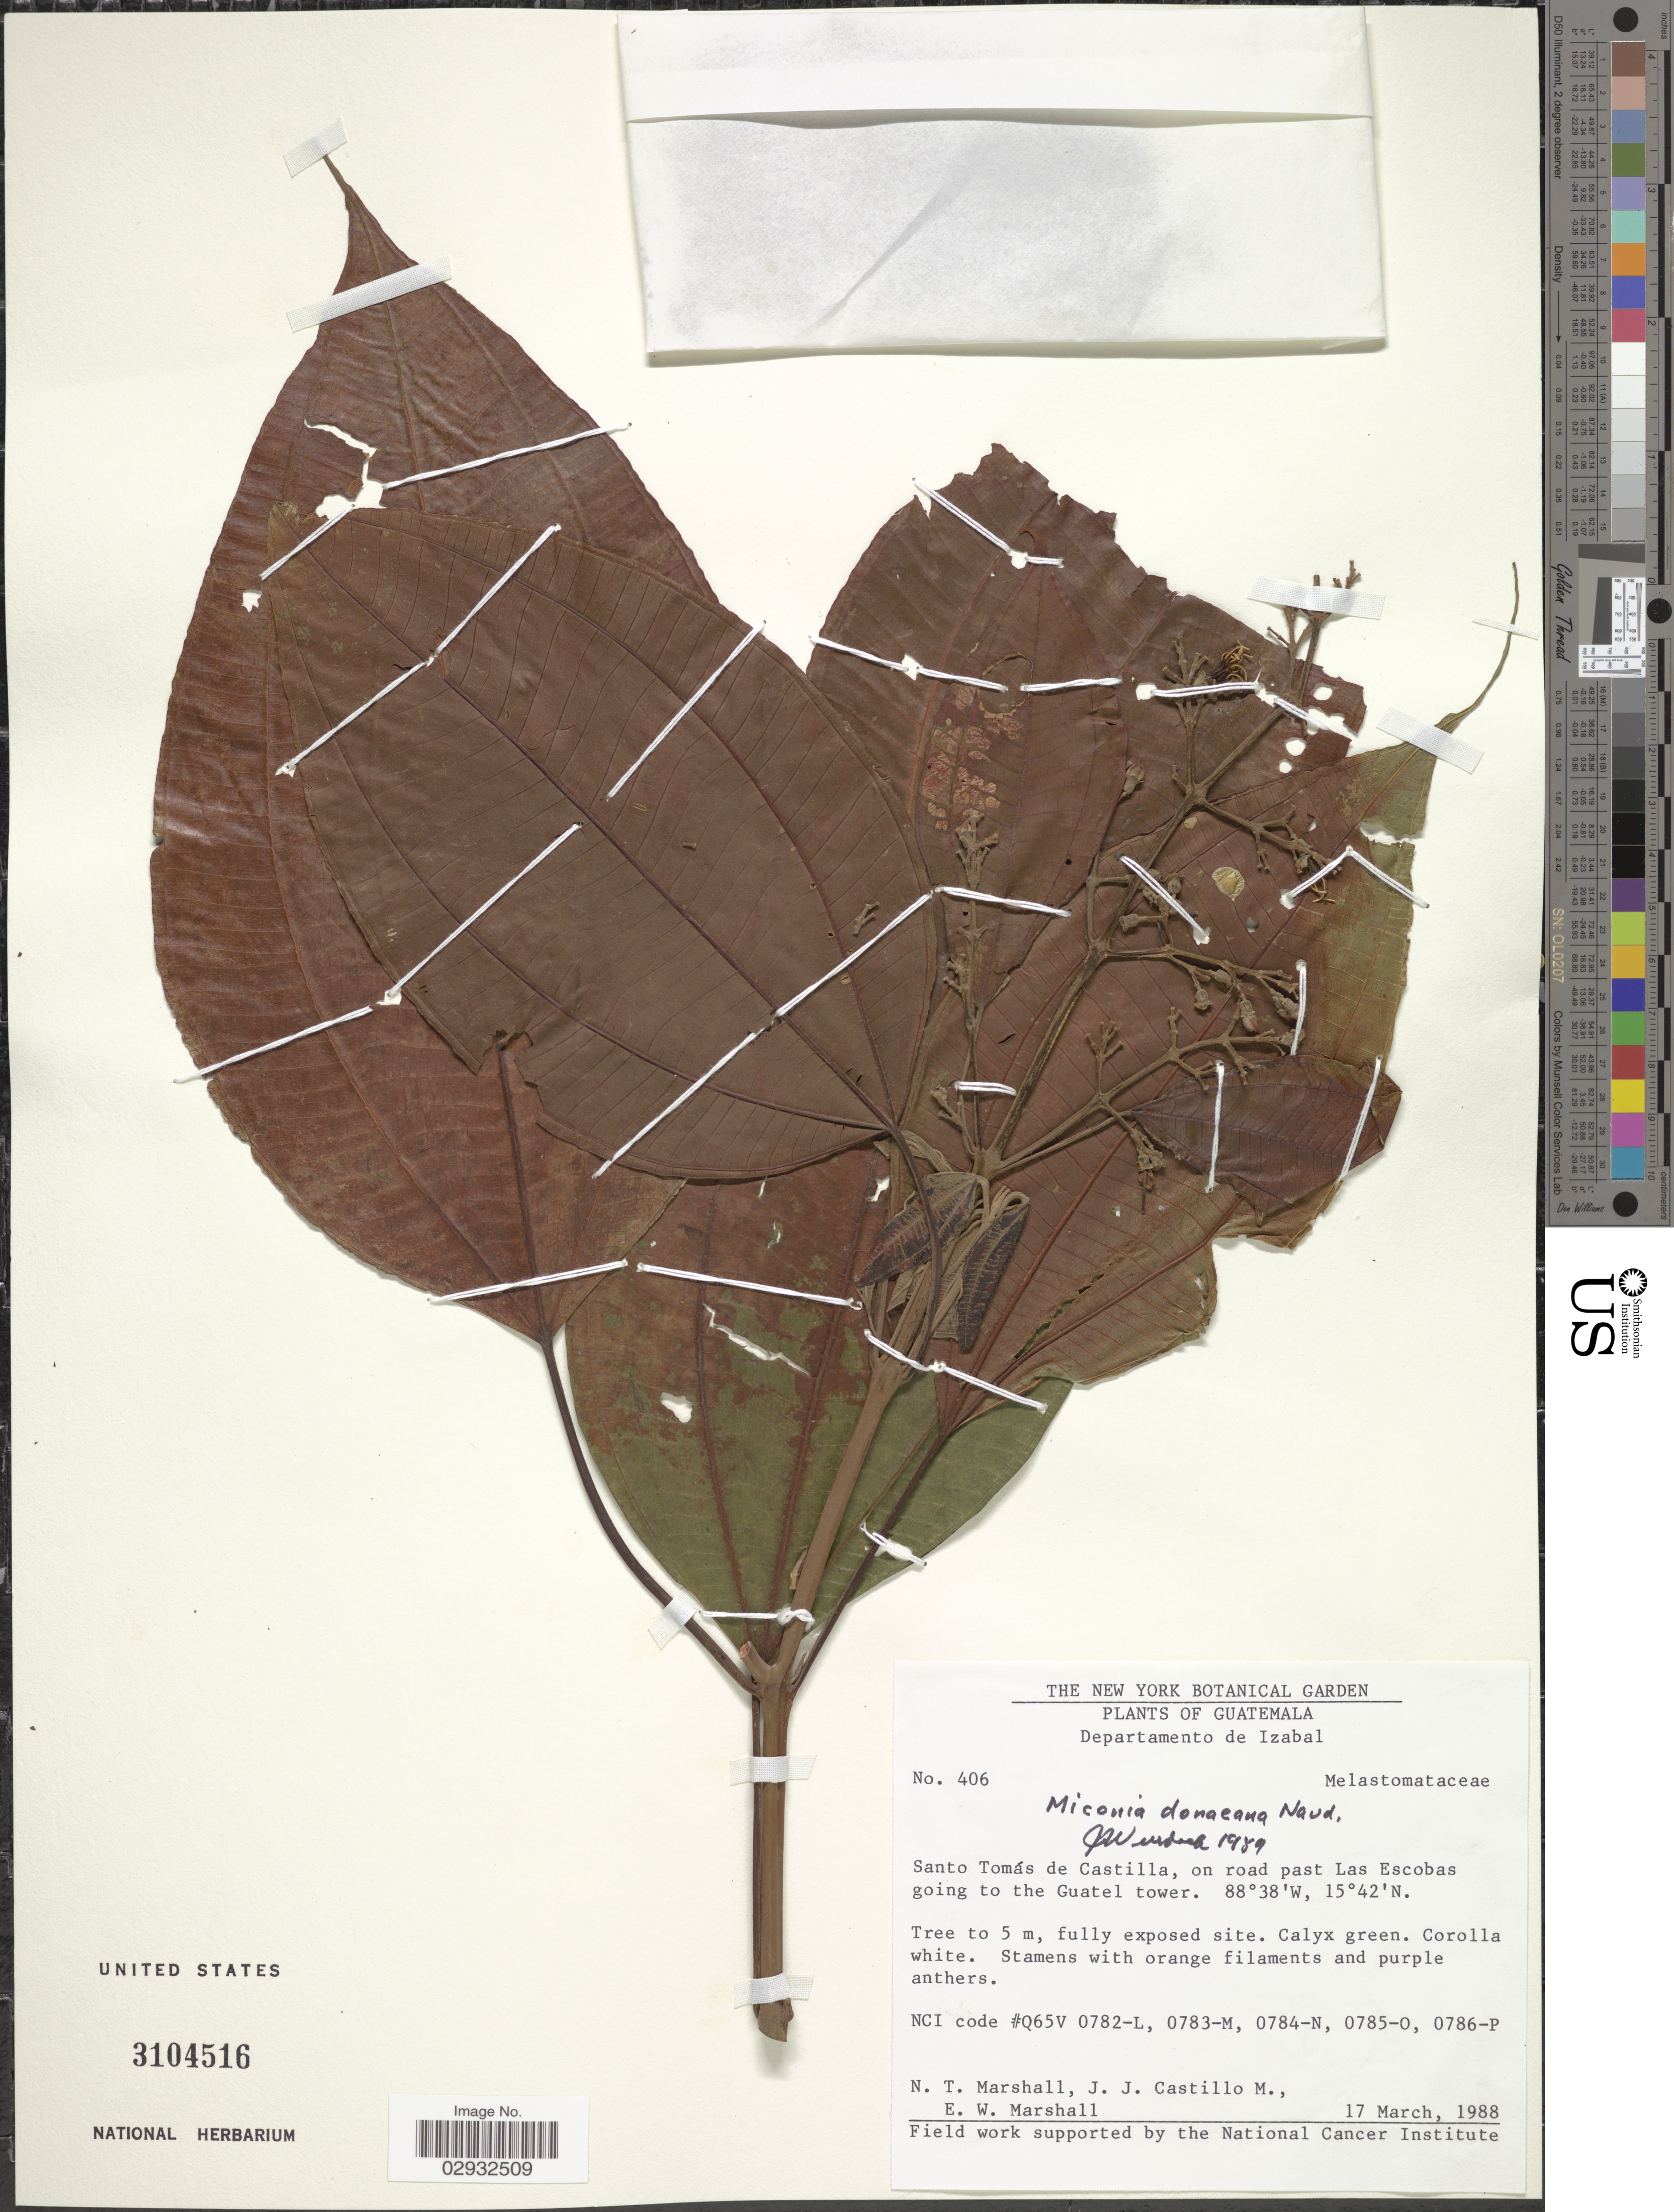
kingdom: Plantae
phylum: Tracheophyta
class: Magnoliopsida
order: Myrtales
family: Melastomataceae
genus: Miconia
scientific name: Miconia donaeana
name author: Naudin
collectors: N. T. Marshall, J. Castillo & E. W. Marshall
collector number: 406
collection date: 1988-03-17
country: Guatemala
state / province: Izabal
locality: Departamento de Izabal. Santo Tomás de Castilla, on road past Las Escobas going to the Guatel tower.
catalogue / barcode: US 3104516